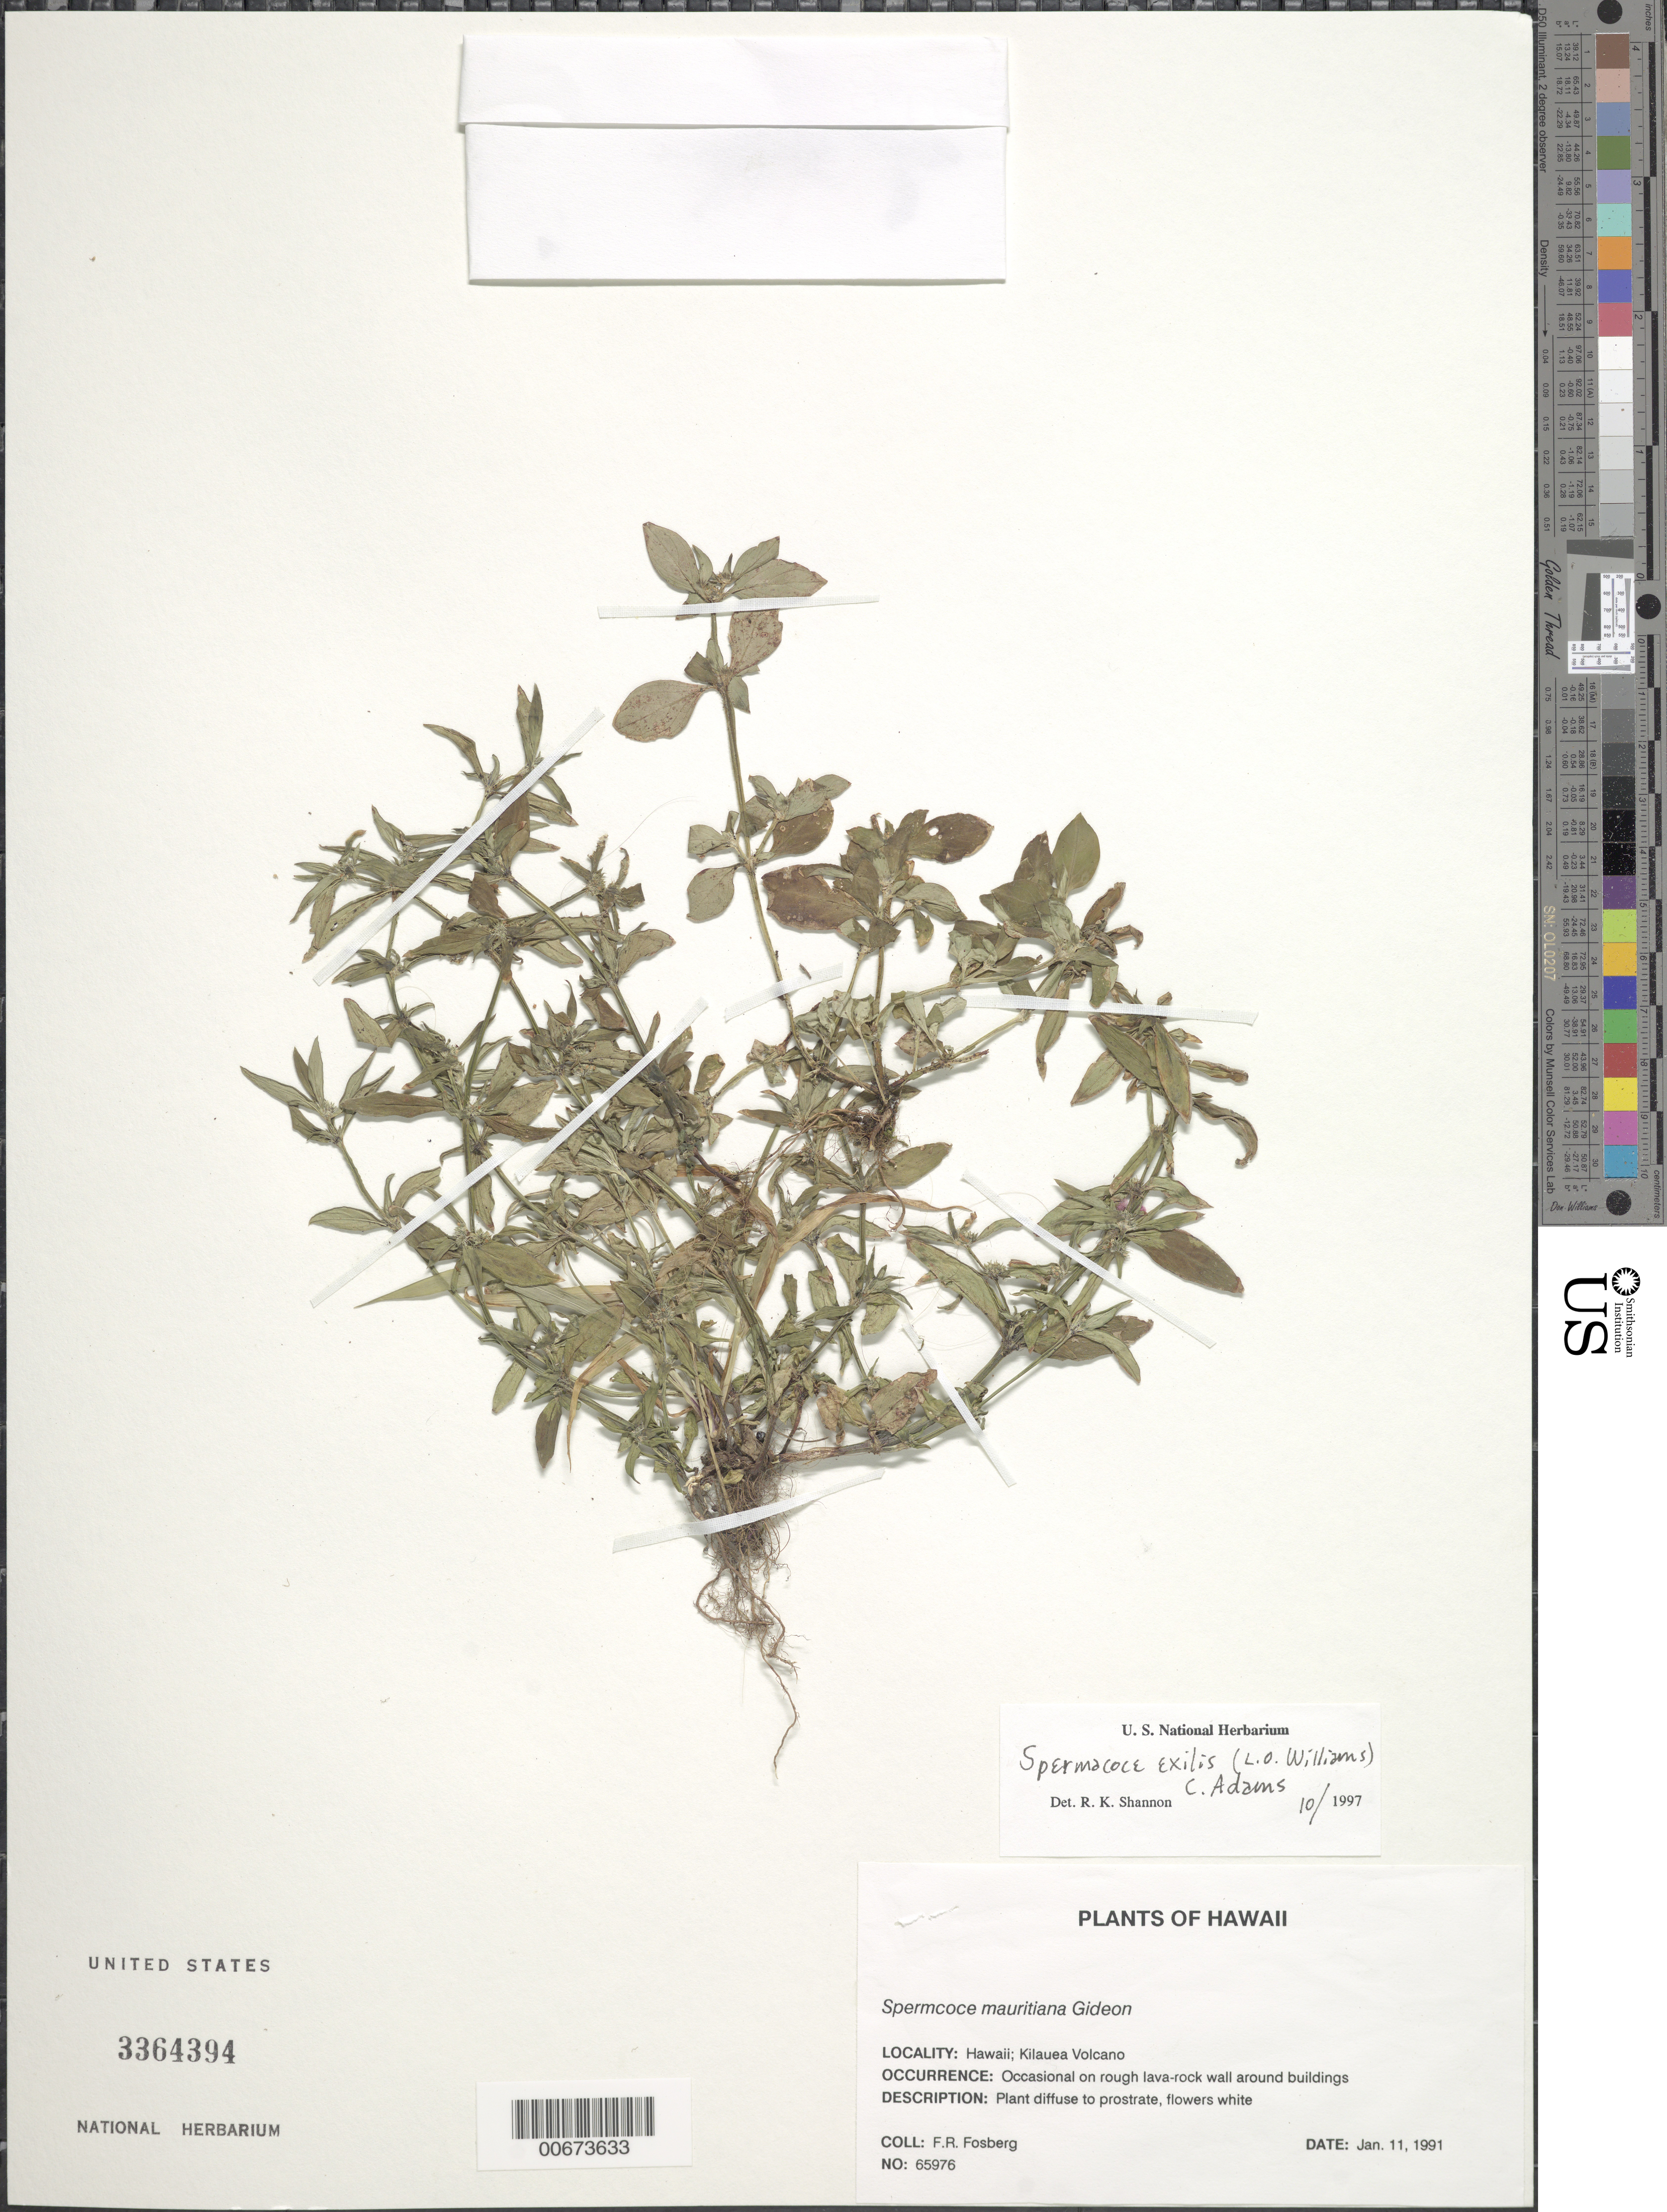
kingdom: Plantae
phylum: Tracheophyta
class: Magnoliopsida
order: Gentianales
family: Rubiaceae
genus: Spermacoce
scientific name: Spermacoce exilis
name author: (L.O. Williams) C.D. Adams ex W.C. Burger & C.M. Taylor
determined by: Shannon, R. K., (UNITED STATES)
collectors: F. R. Fosberg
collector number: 65976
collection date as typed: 11 Jan 1991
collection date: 1991-01-11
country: United States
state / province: Hawaii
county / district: Hawaii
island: Hawaii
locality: Kilauea Volcano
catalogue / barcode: US 3364394